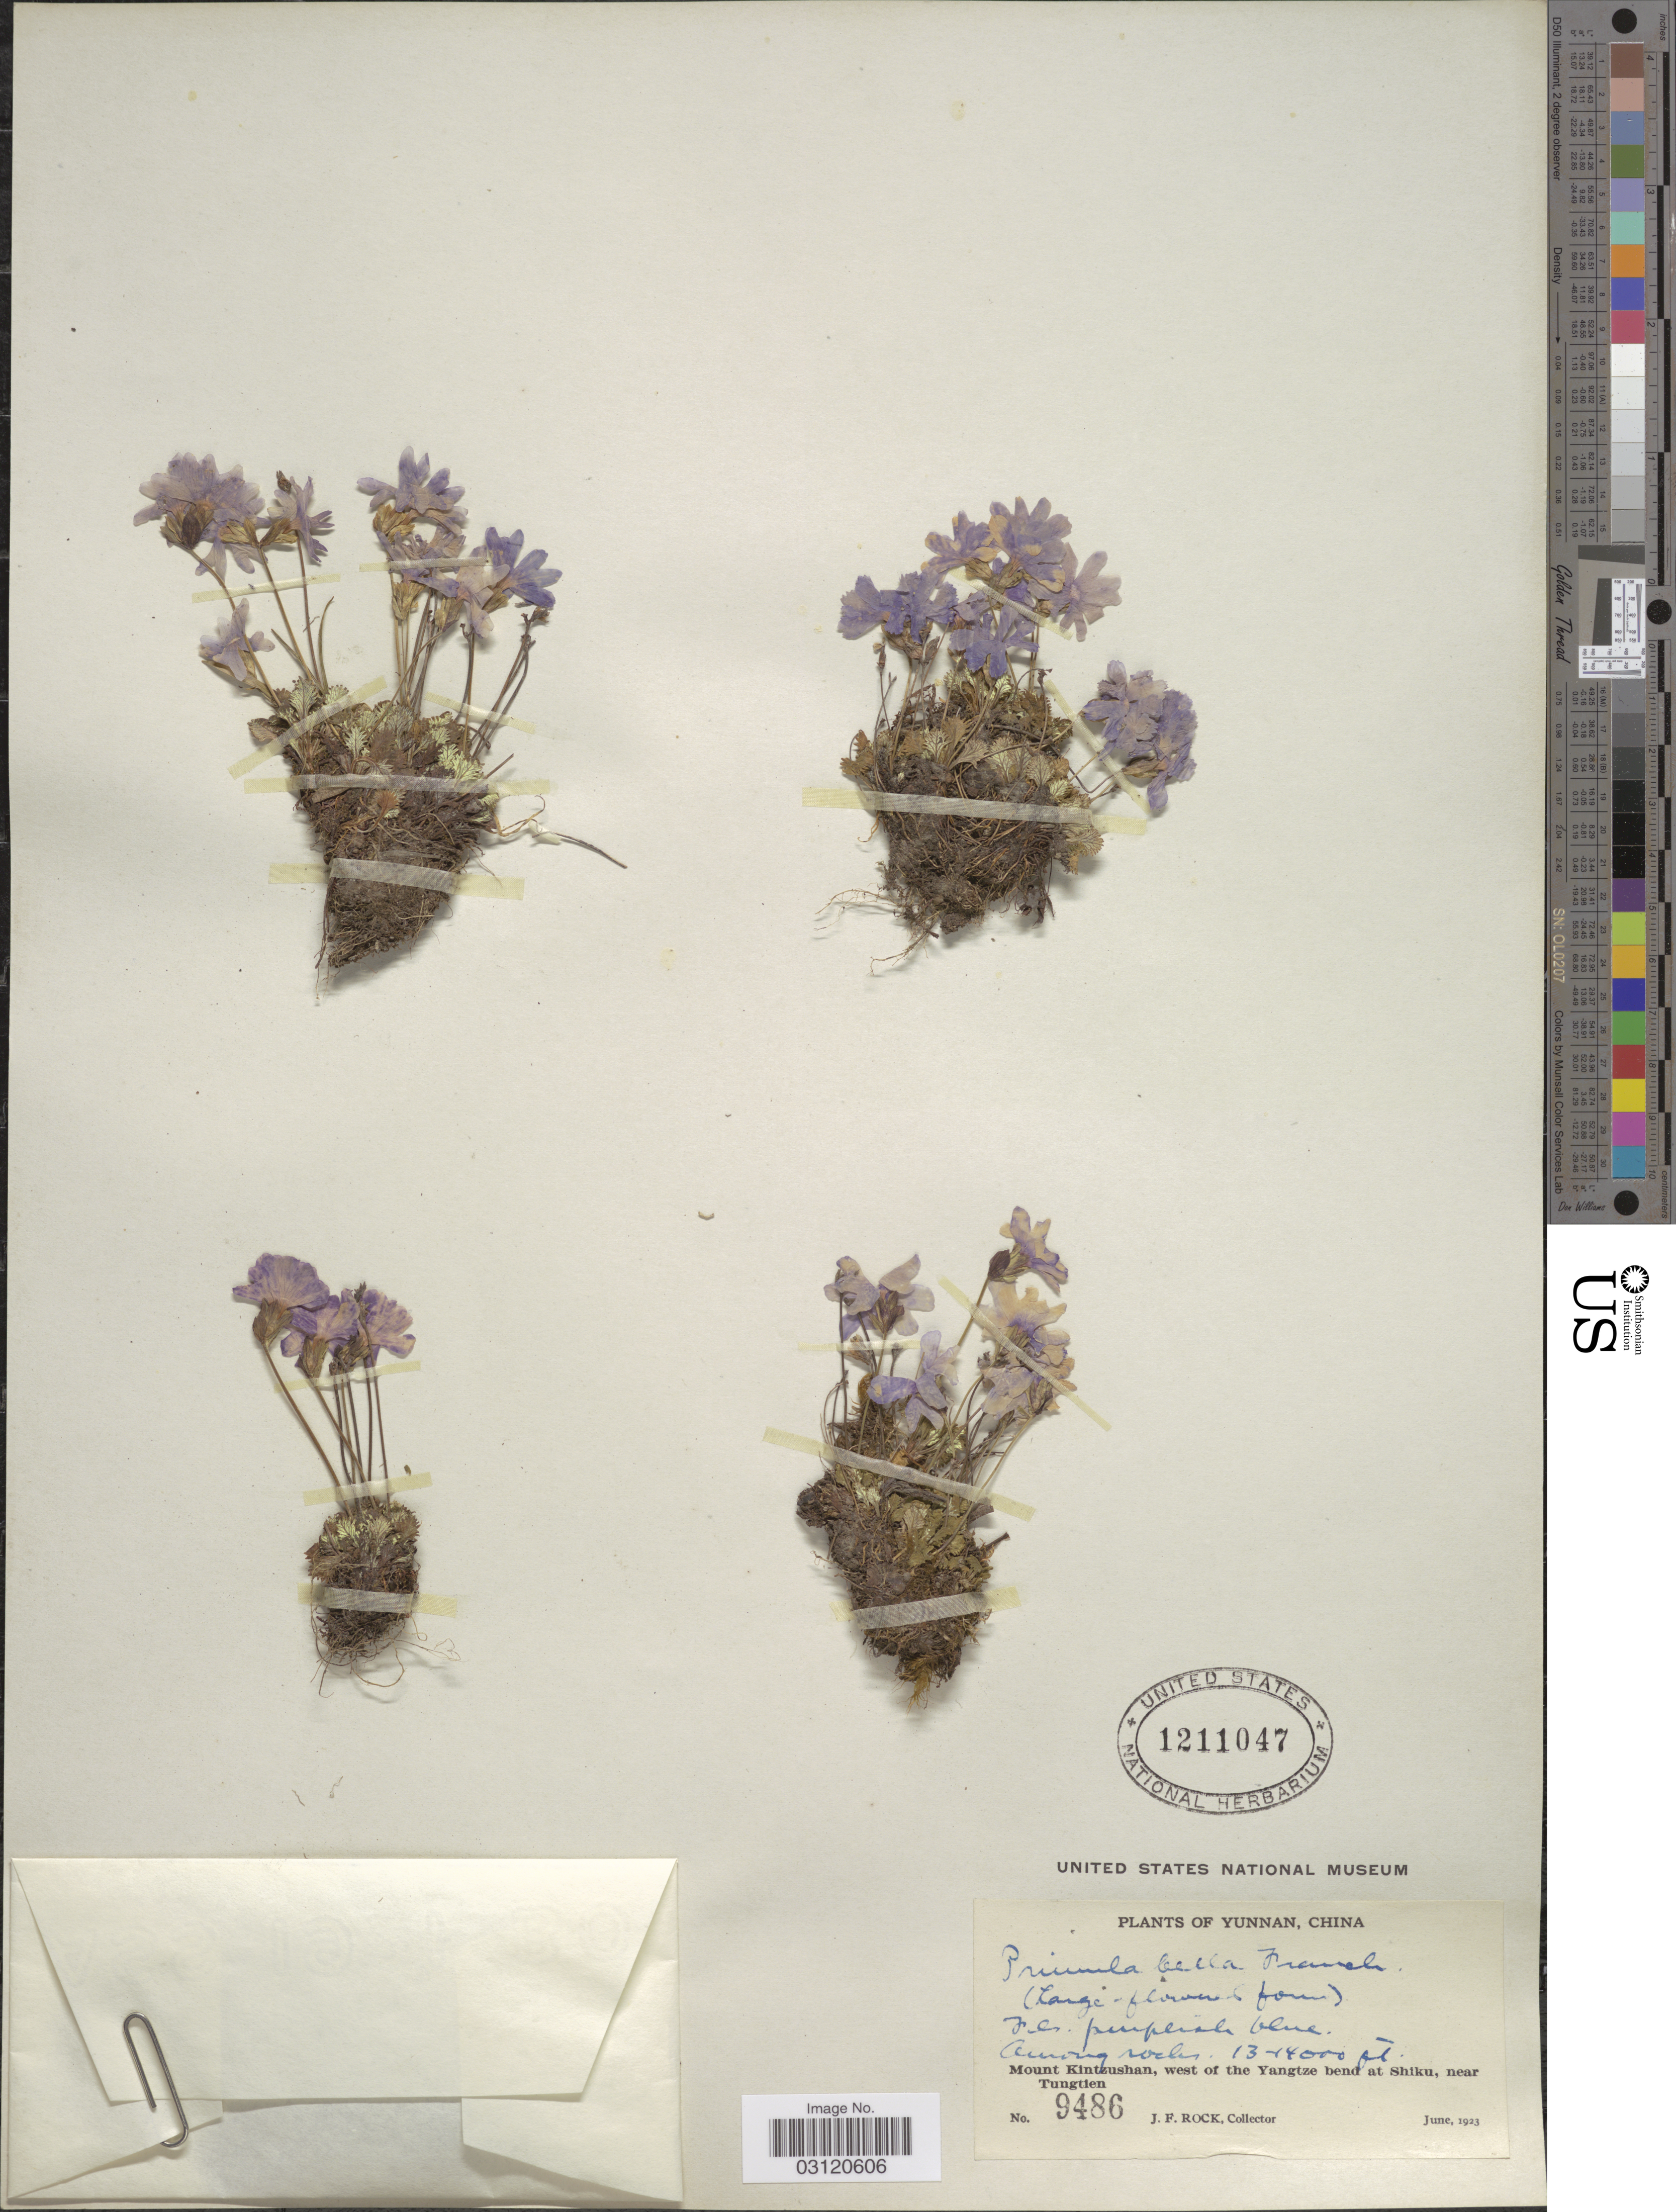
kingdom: Plantae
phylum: Tracheophyta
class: Magnoliopsida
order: Ericales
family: Primulaceae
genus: Primula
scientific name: Primula bella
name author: Franch.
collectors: J. Rock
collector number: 9486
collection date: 1923-06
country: China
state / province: Yunnan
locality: Mount Kintzushan, west of the Yangtze bend at Shiku, near Tungtien.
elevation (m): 3962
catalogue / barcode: US 1211047